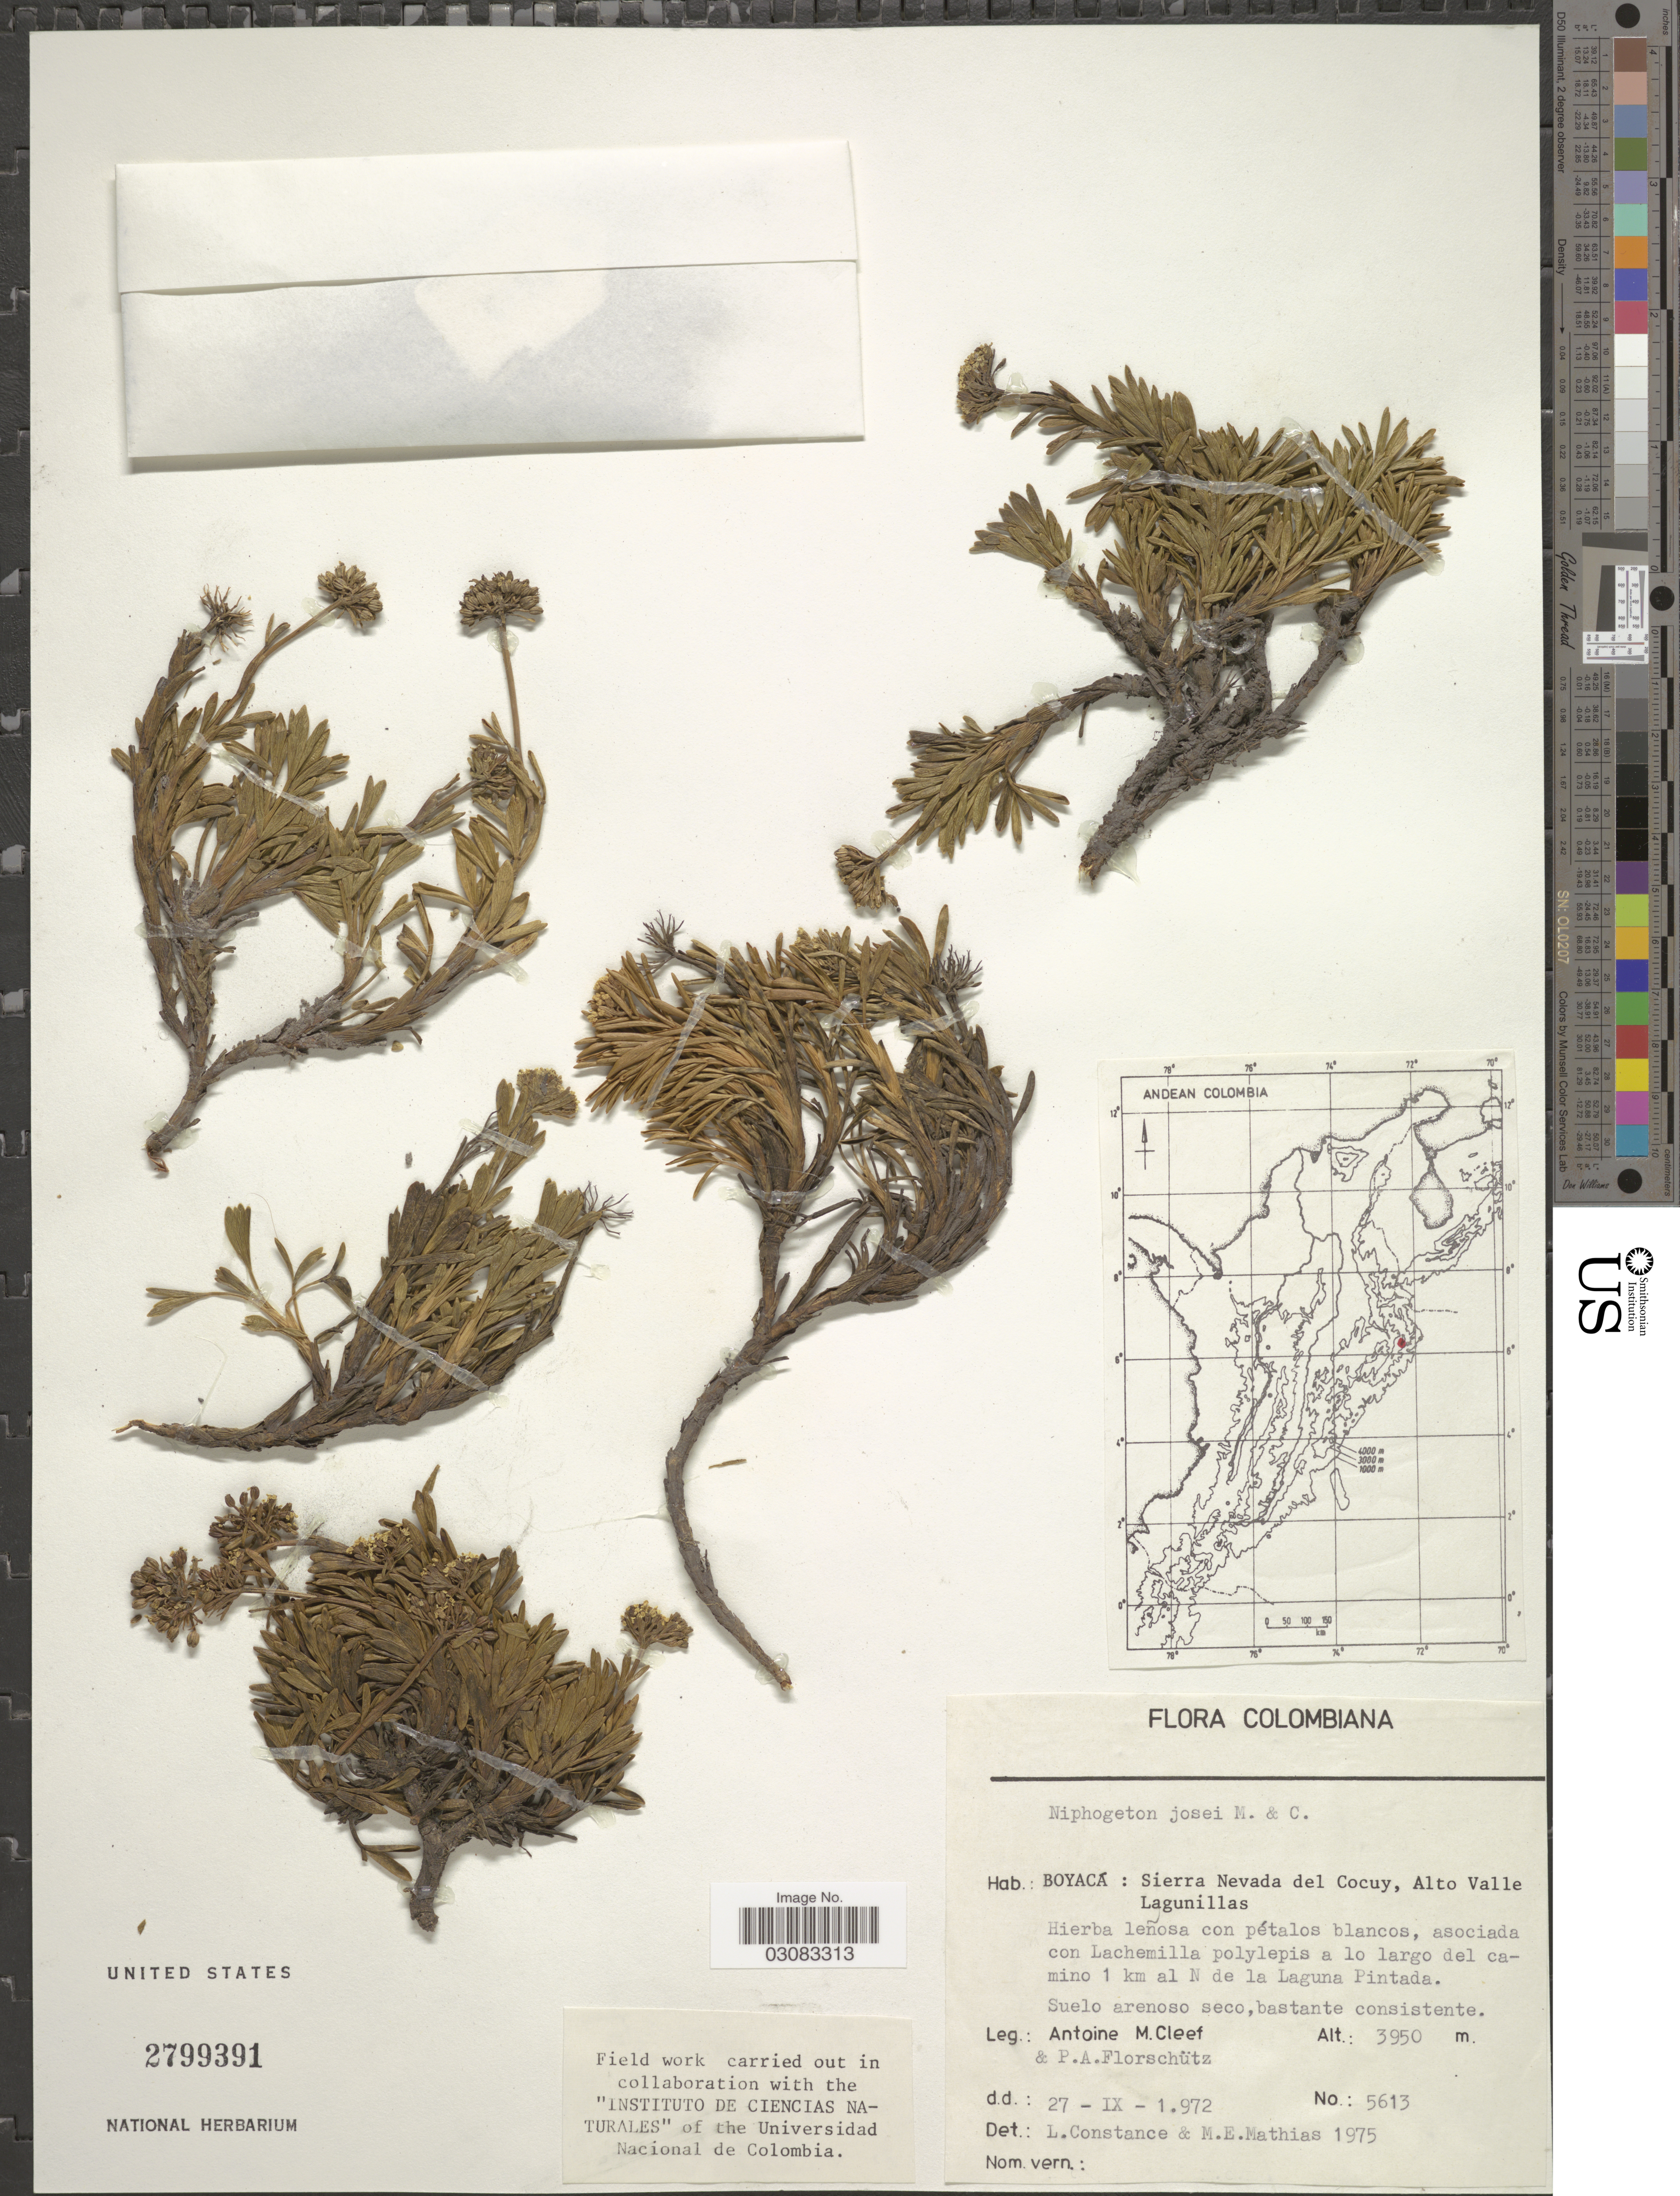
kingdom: Plantae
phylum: Tracheophyta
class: Magnoliopsida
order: Apiales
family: Apiaceae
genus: Niphogeton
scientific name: Niphogeton josei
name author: Mathias & Constance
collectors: A. M. Cleef & P. Florschütz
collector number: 5613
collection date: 1972-09-27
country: Colombia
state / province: Boyacá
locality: Sierra Nevada del Cocuy, Alto Valle Lagunillas. Al lo largo del camino 1 km al N de la Laguna Pintada.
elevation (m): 3950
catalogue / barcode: US 2799391